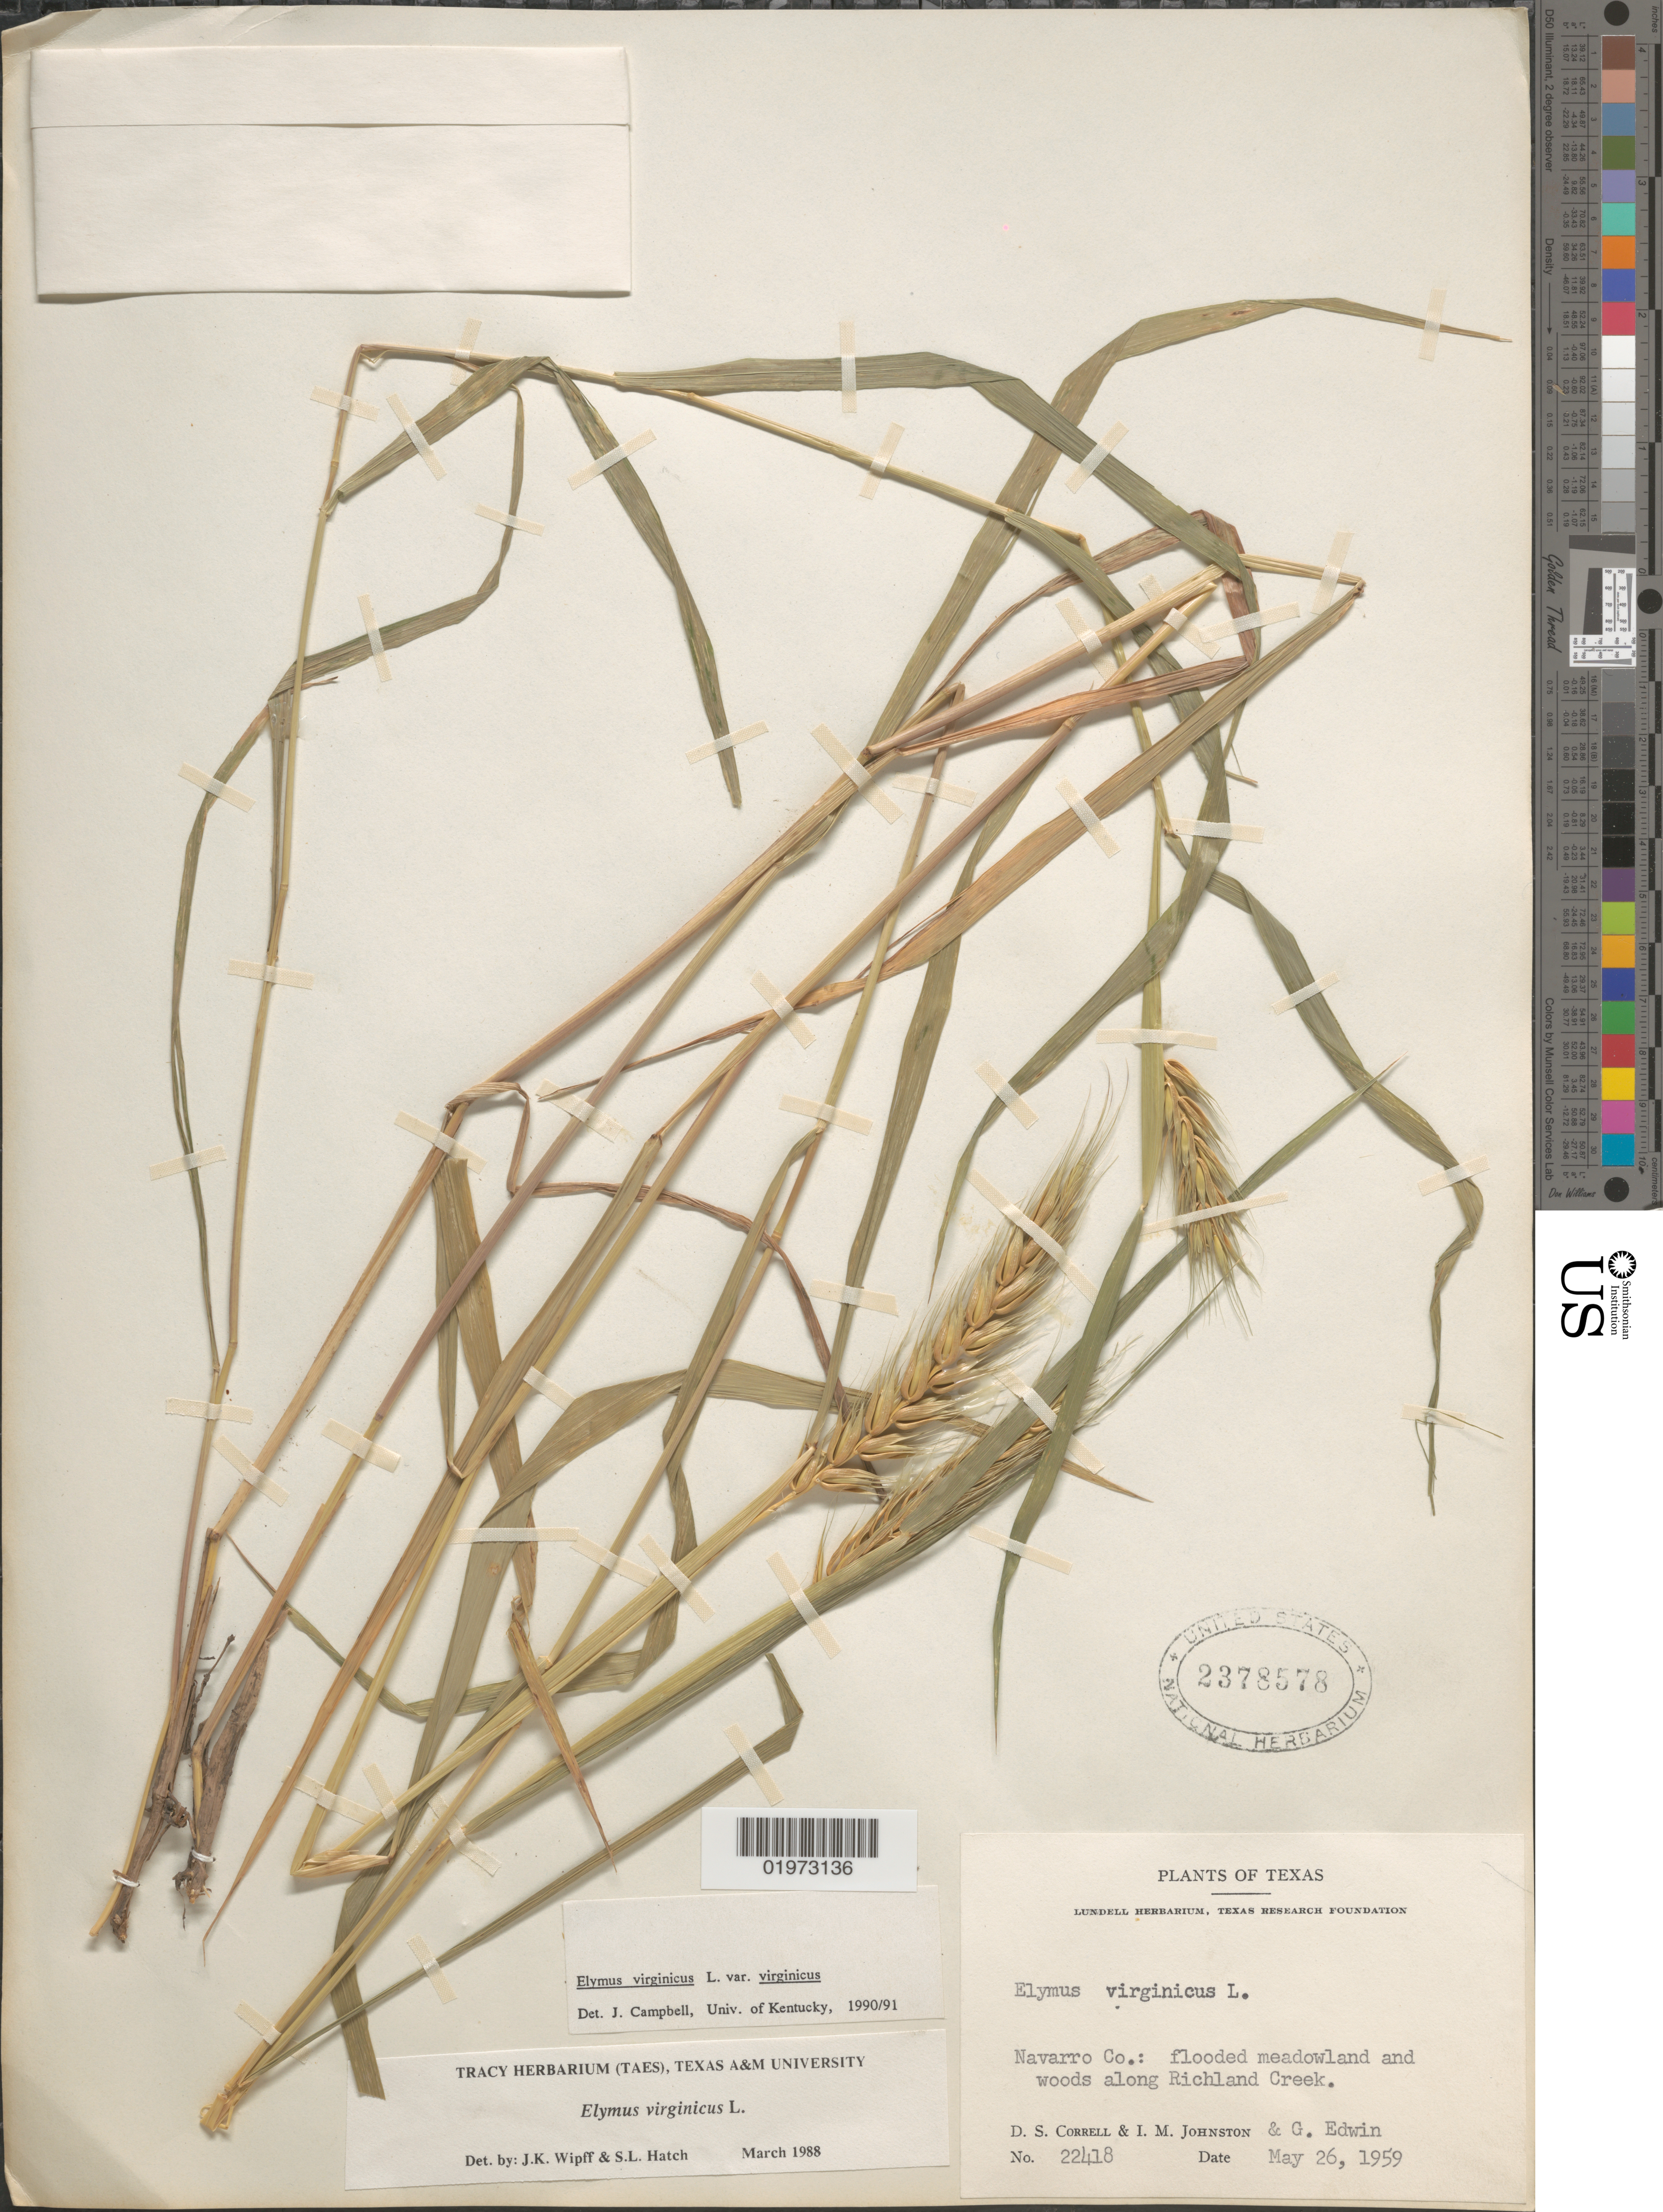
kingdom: Plantae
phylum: Tracheophyta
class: Liliopsida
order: Poales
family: Poaceae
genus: Elymus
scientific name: Elymus virginicus var. virginicus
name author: L.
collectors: D. S. Correll, I.M. Johnston & G. Edwin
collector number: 22418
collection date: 1959-05-26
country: United States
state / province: Texas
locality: Navarro Co.: flooded meadowland and woods along Richland Creek.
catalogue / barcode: US 2378578